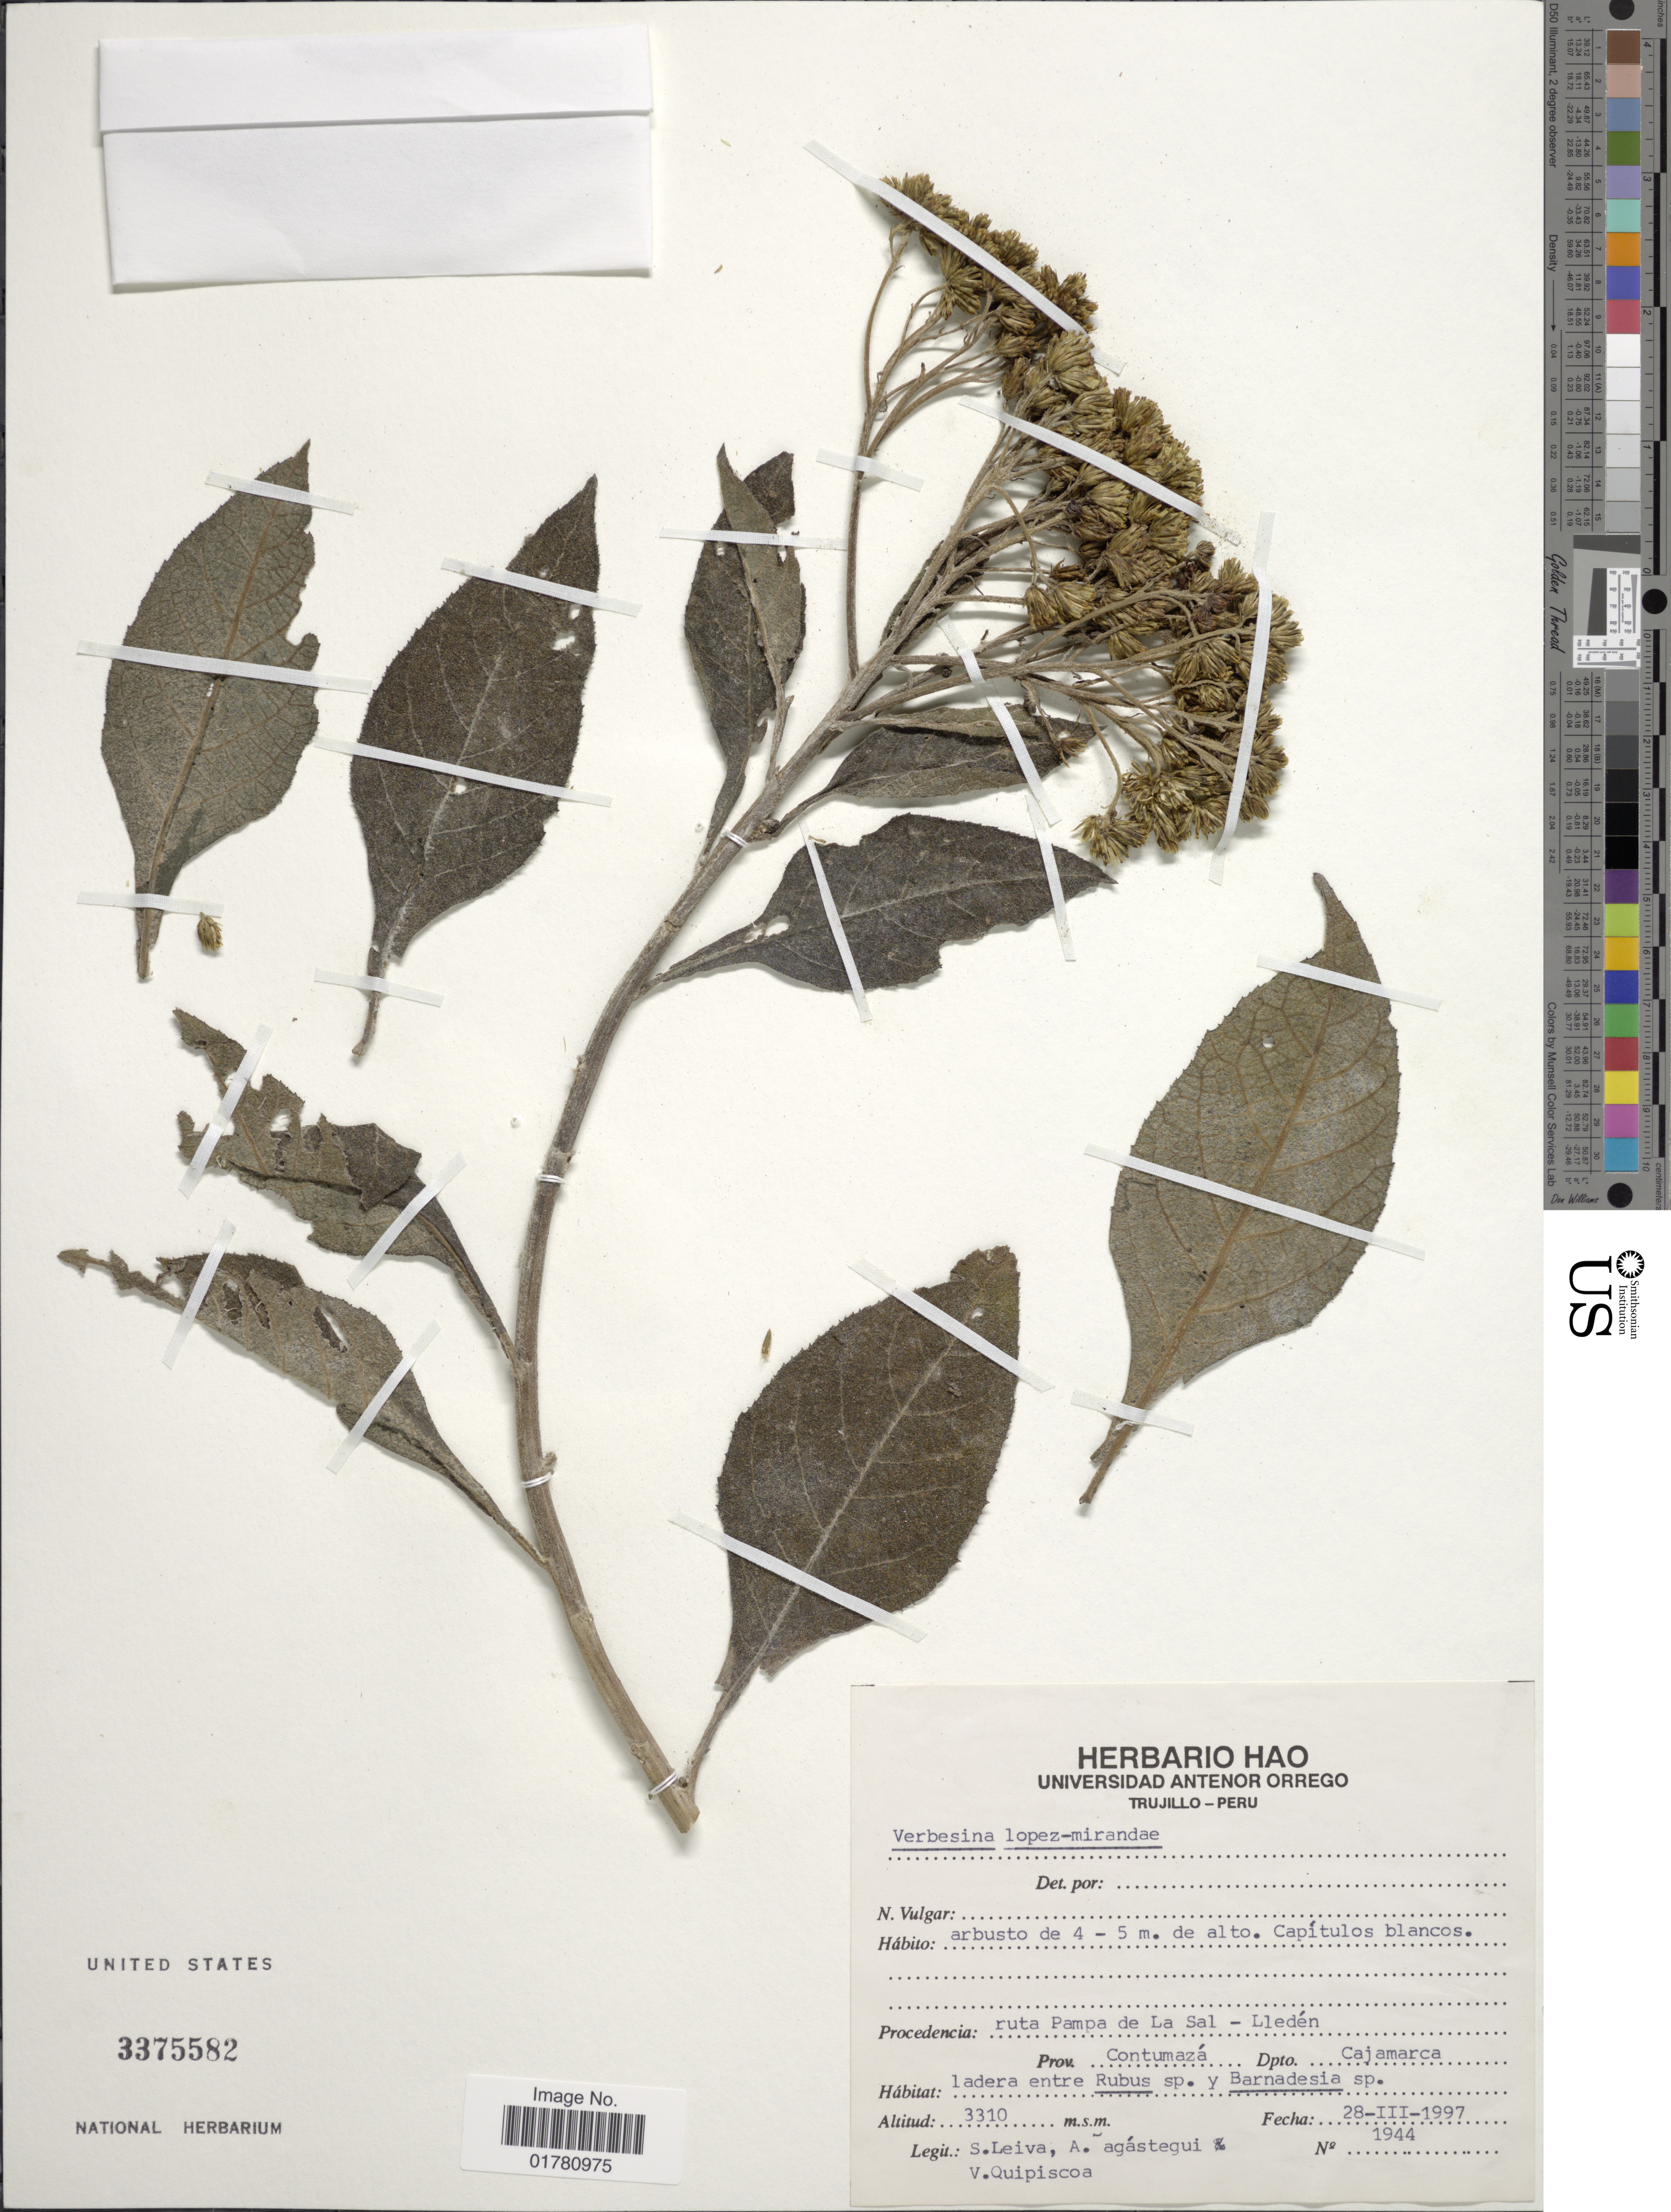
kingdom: Plantae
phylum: Tracheophyta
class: Magnoliopsida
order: Asterales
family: Asteraceae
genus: Verbesina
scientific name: Verbesina lopez-mirandae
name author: Sagást.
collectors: S. Leiva, A. Sagástegui A. & V. Quipuscoa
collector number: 1944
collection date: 1997-03-28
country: Peru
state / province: Cajamarca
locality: Ruta Pampa de La Sal - Lledén, prov. Contumazá, Dpto Cajamarca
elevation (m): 3310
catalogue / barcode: US 3375582